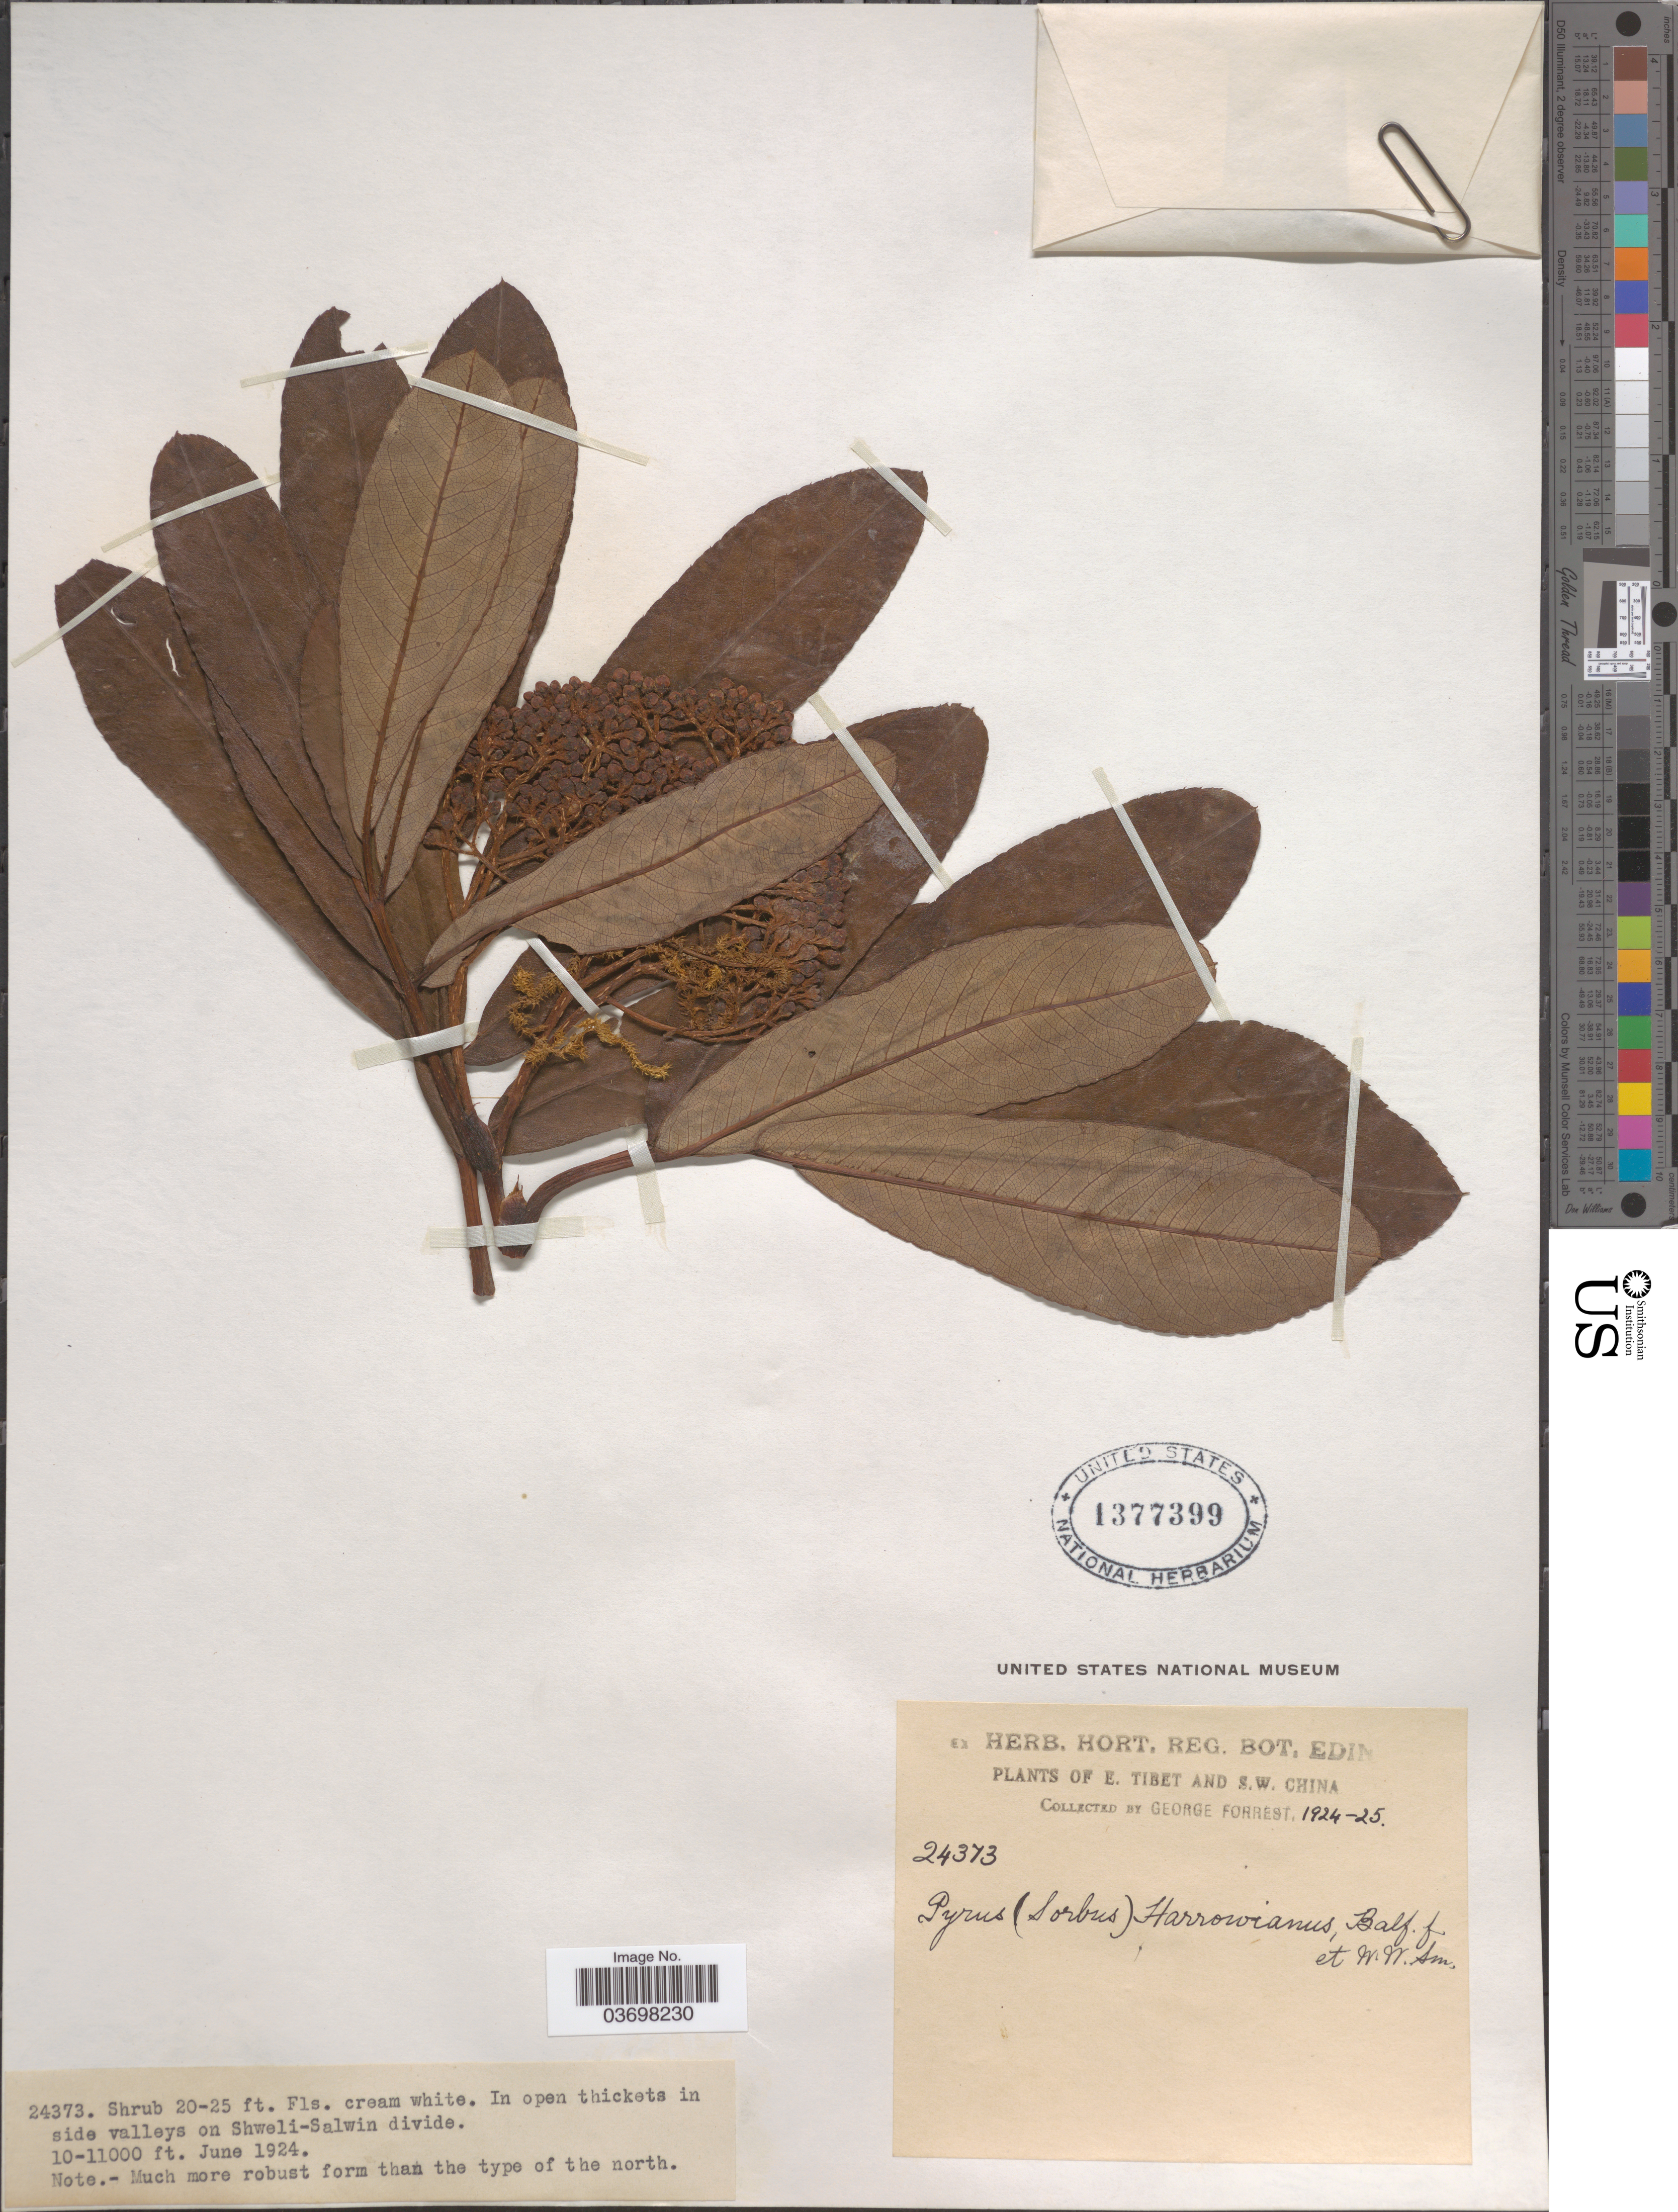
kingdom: Plantae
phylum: Tracheophyta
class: Magnoliopsida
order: Rosales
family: Rosaceae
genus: Sorbus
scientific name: Sorbus harrowiana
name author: (Balf. f. & W.W. Sm.) Rehder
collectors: G. Forrest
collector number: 24373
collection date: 1924-06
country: China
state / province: Xizang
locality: S.W. China. In open thickets in side valleys on Shweli-Salwin divide.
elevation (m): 3048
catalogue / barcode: US 1377399